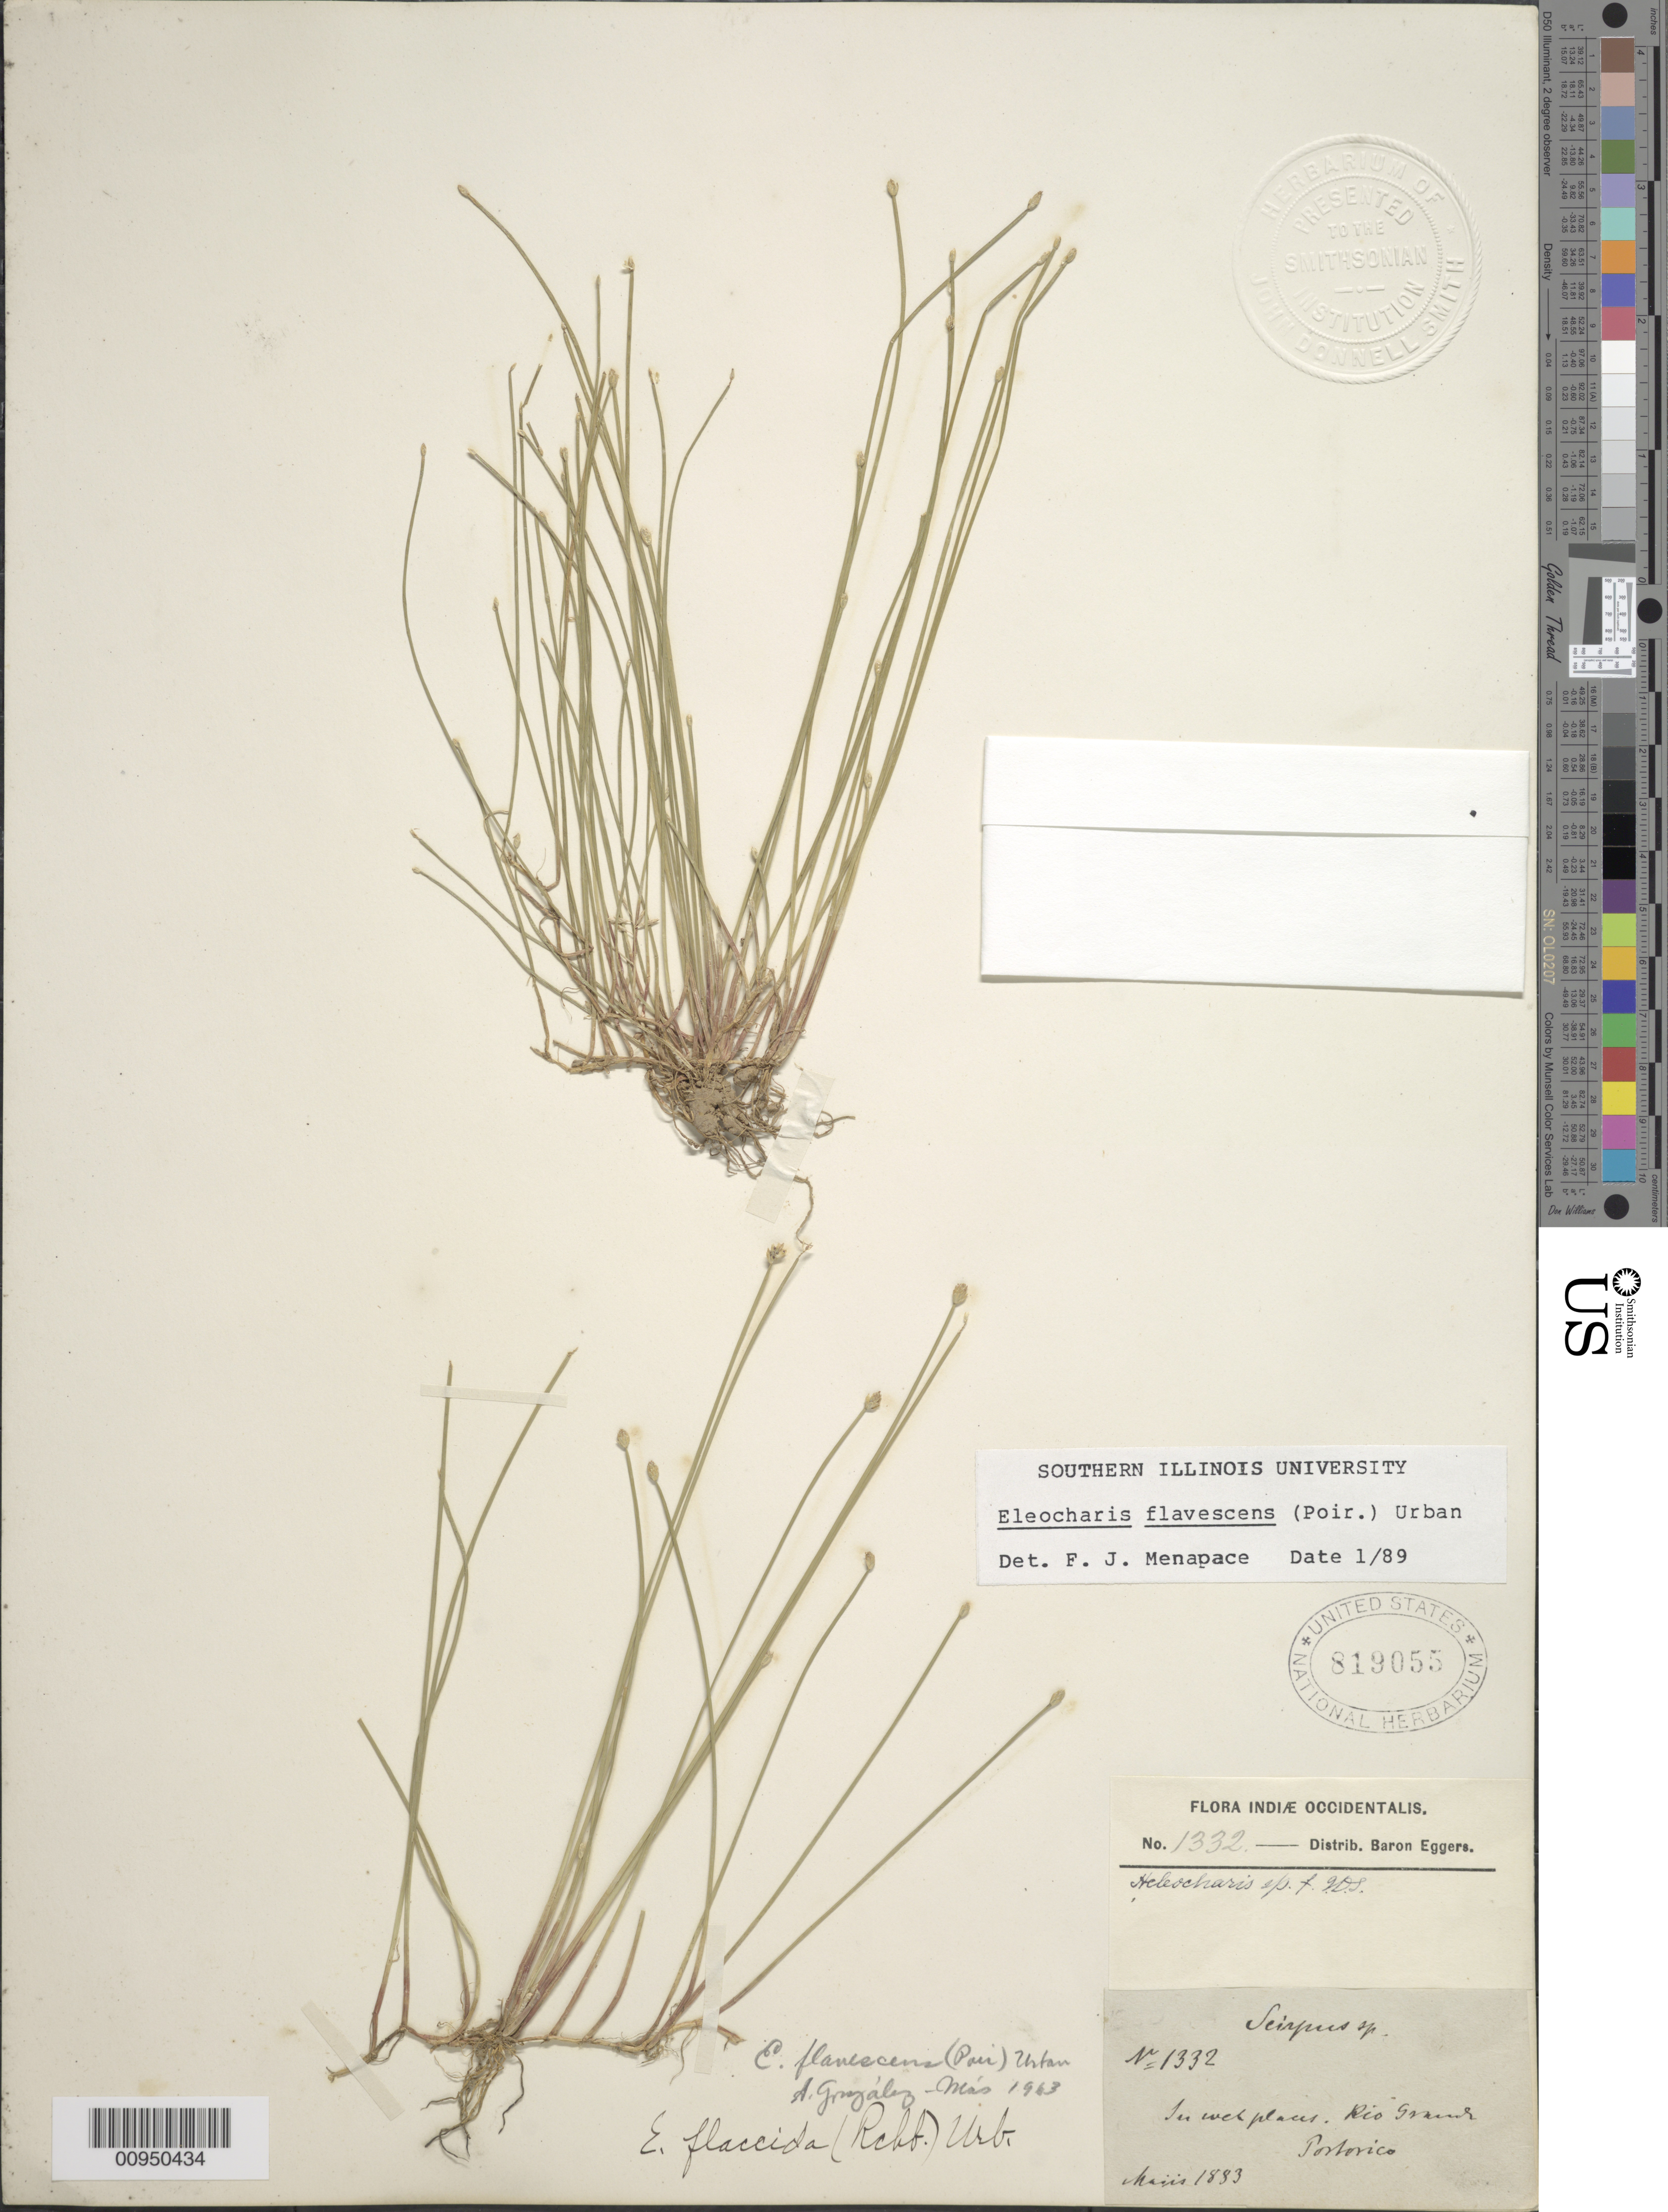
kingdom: Plantae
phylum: Tracheophyta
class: Liliopsida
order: Poales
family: Cyperaceae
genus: Eleocharis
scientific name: Eleocharis flavescens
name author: (Poir.) Urb.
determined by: Menapace, F. J.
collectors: H. F. A. von Eggers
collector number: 1332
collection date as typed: Mar 1883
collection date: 1883-03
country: Puerto Rico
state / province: Río Grande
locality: Rio Grande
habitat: In wet places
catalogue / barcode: US 819055